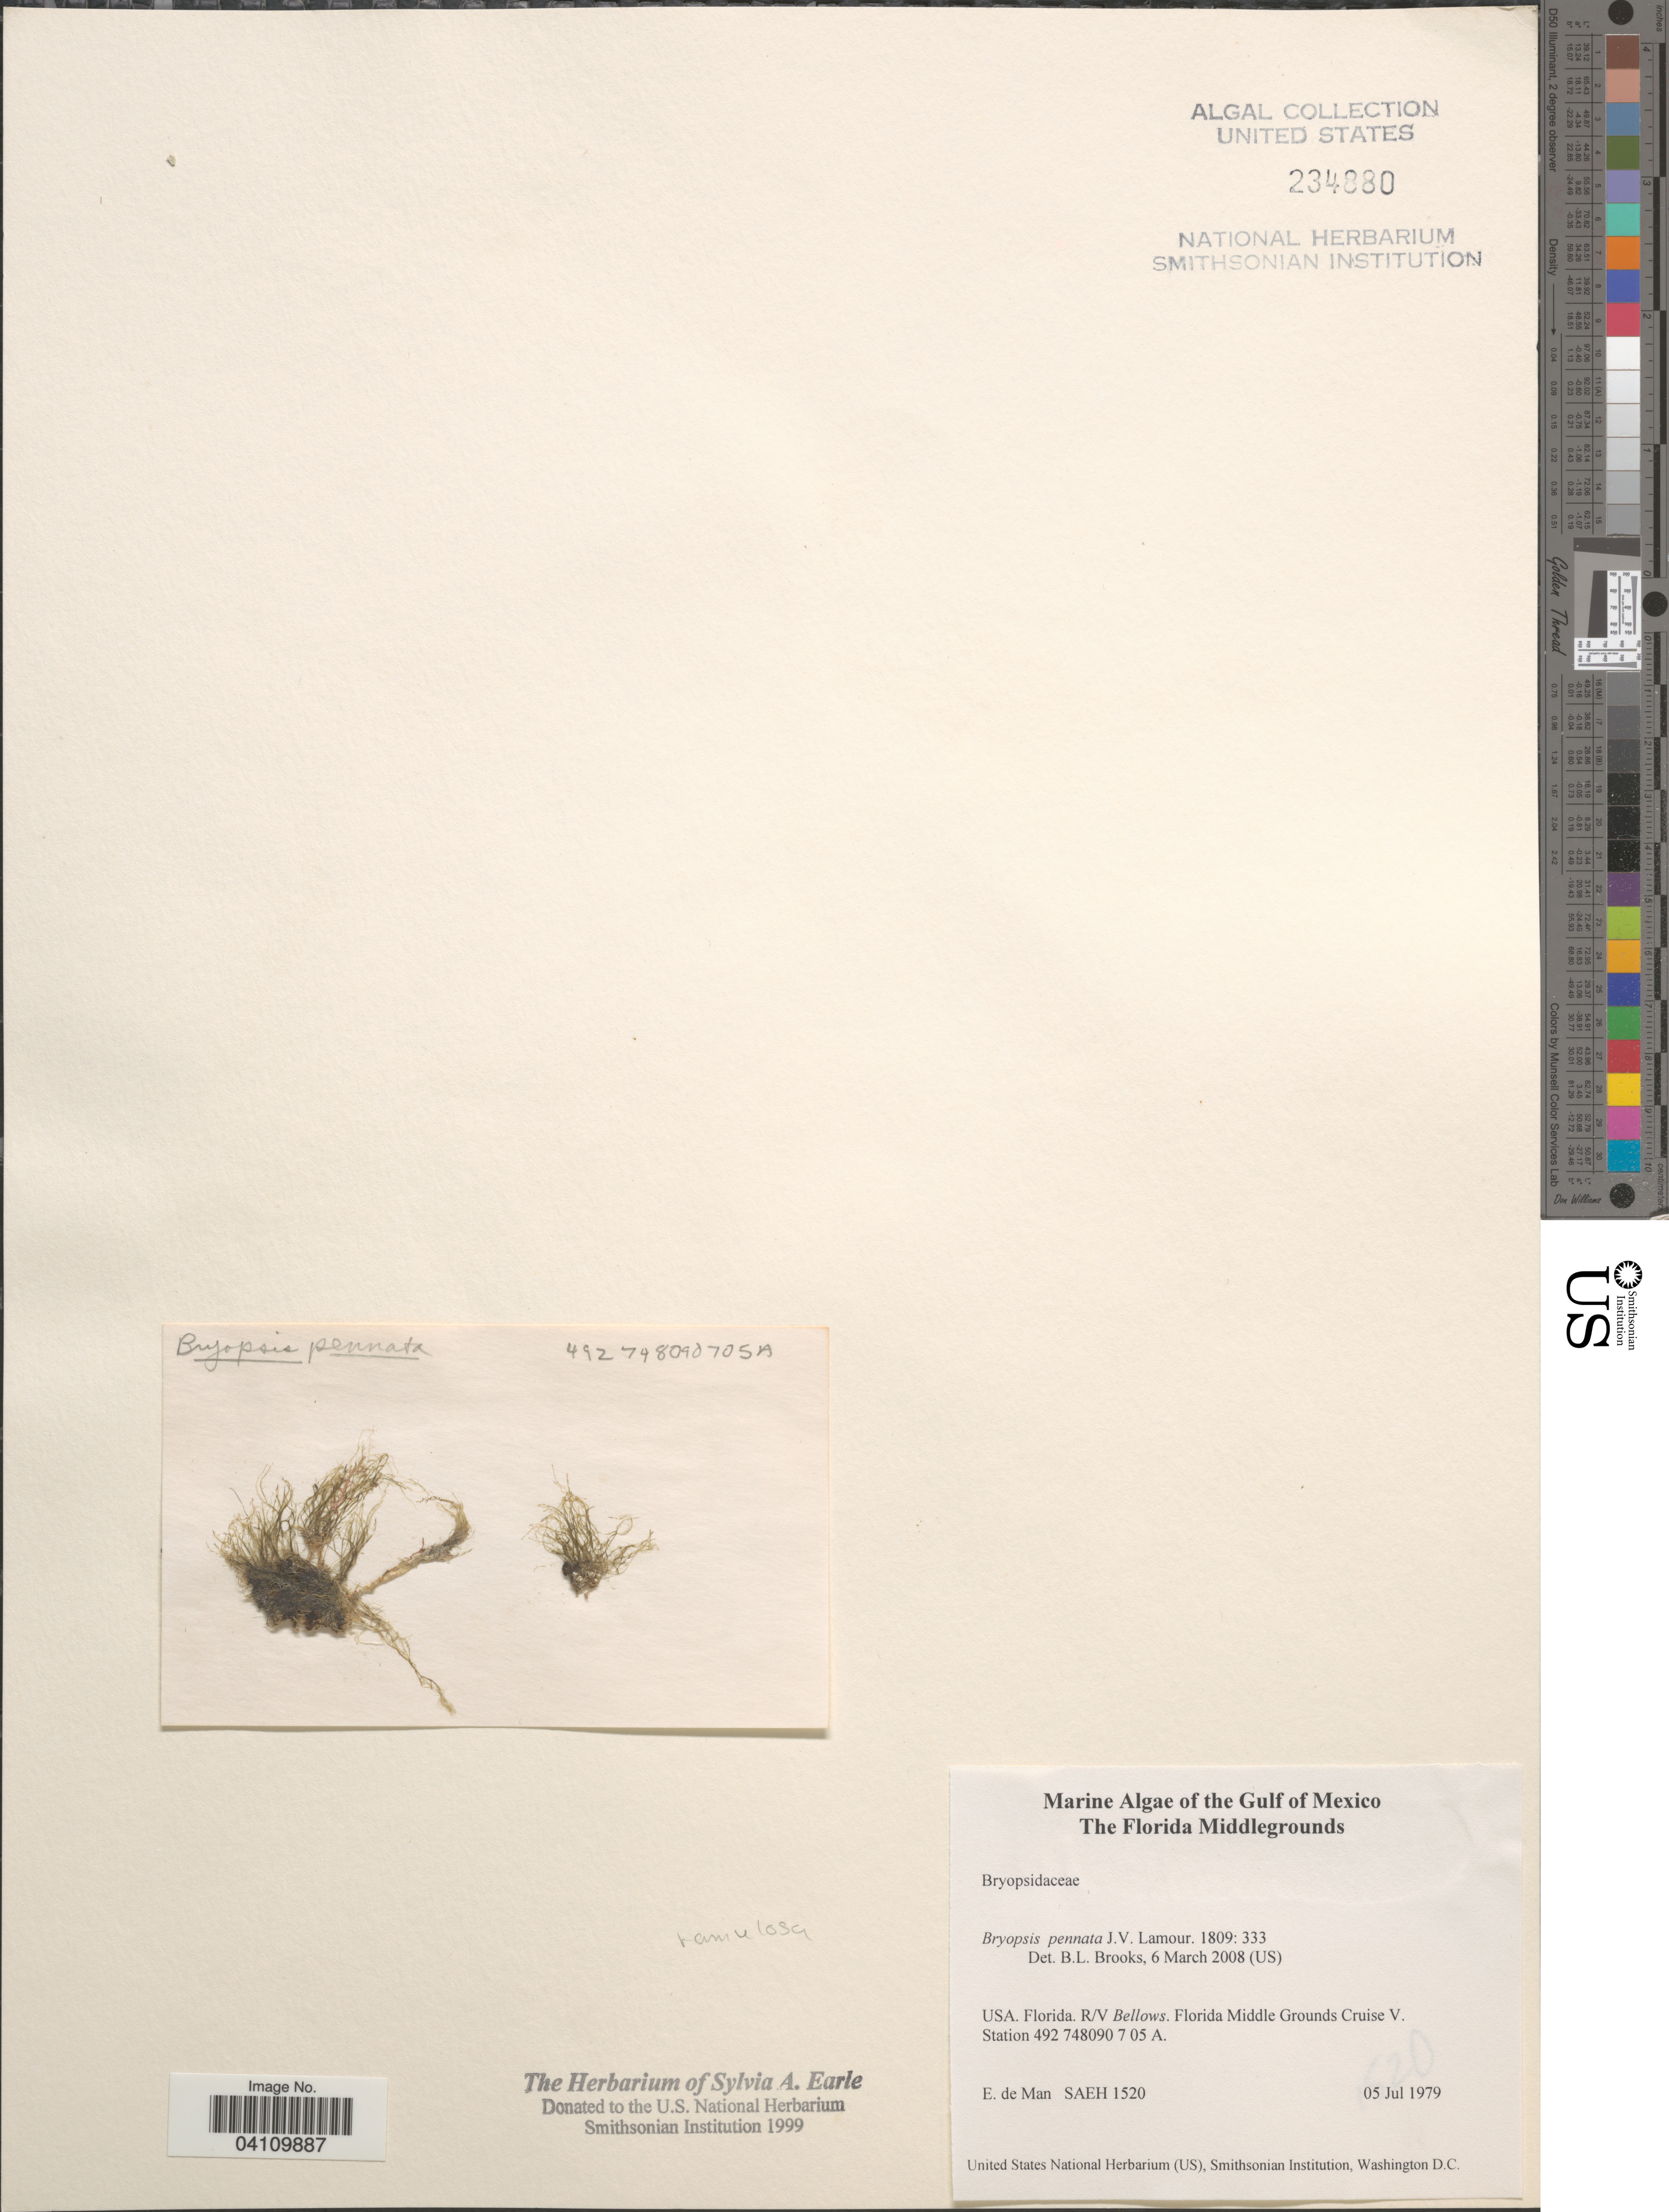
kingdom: Plantae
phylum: Chlorophyta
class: Ulvophyceae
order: Bryopsidales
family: Bryopsidaceae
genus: Bryopsis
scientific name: Bryopsis pennata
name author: J.V.Lamouroux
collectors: E. de Man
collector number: SAEH 1520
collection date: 1979-07-05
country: United States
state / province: Florida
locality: The Gulf of Mexico. The Florida Middlegrounds. R/V Bellows. Florida Middle Grounds Cruise V. Station 492 748090 7 05 A.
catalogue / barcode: US 234880